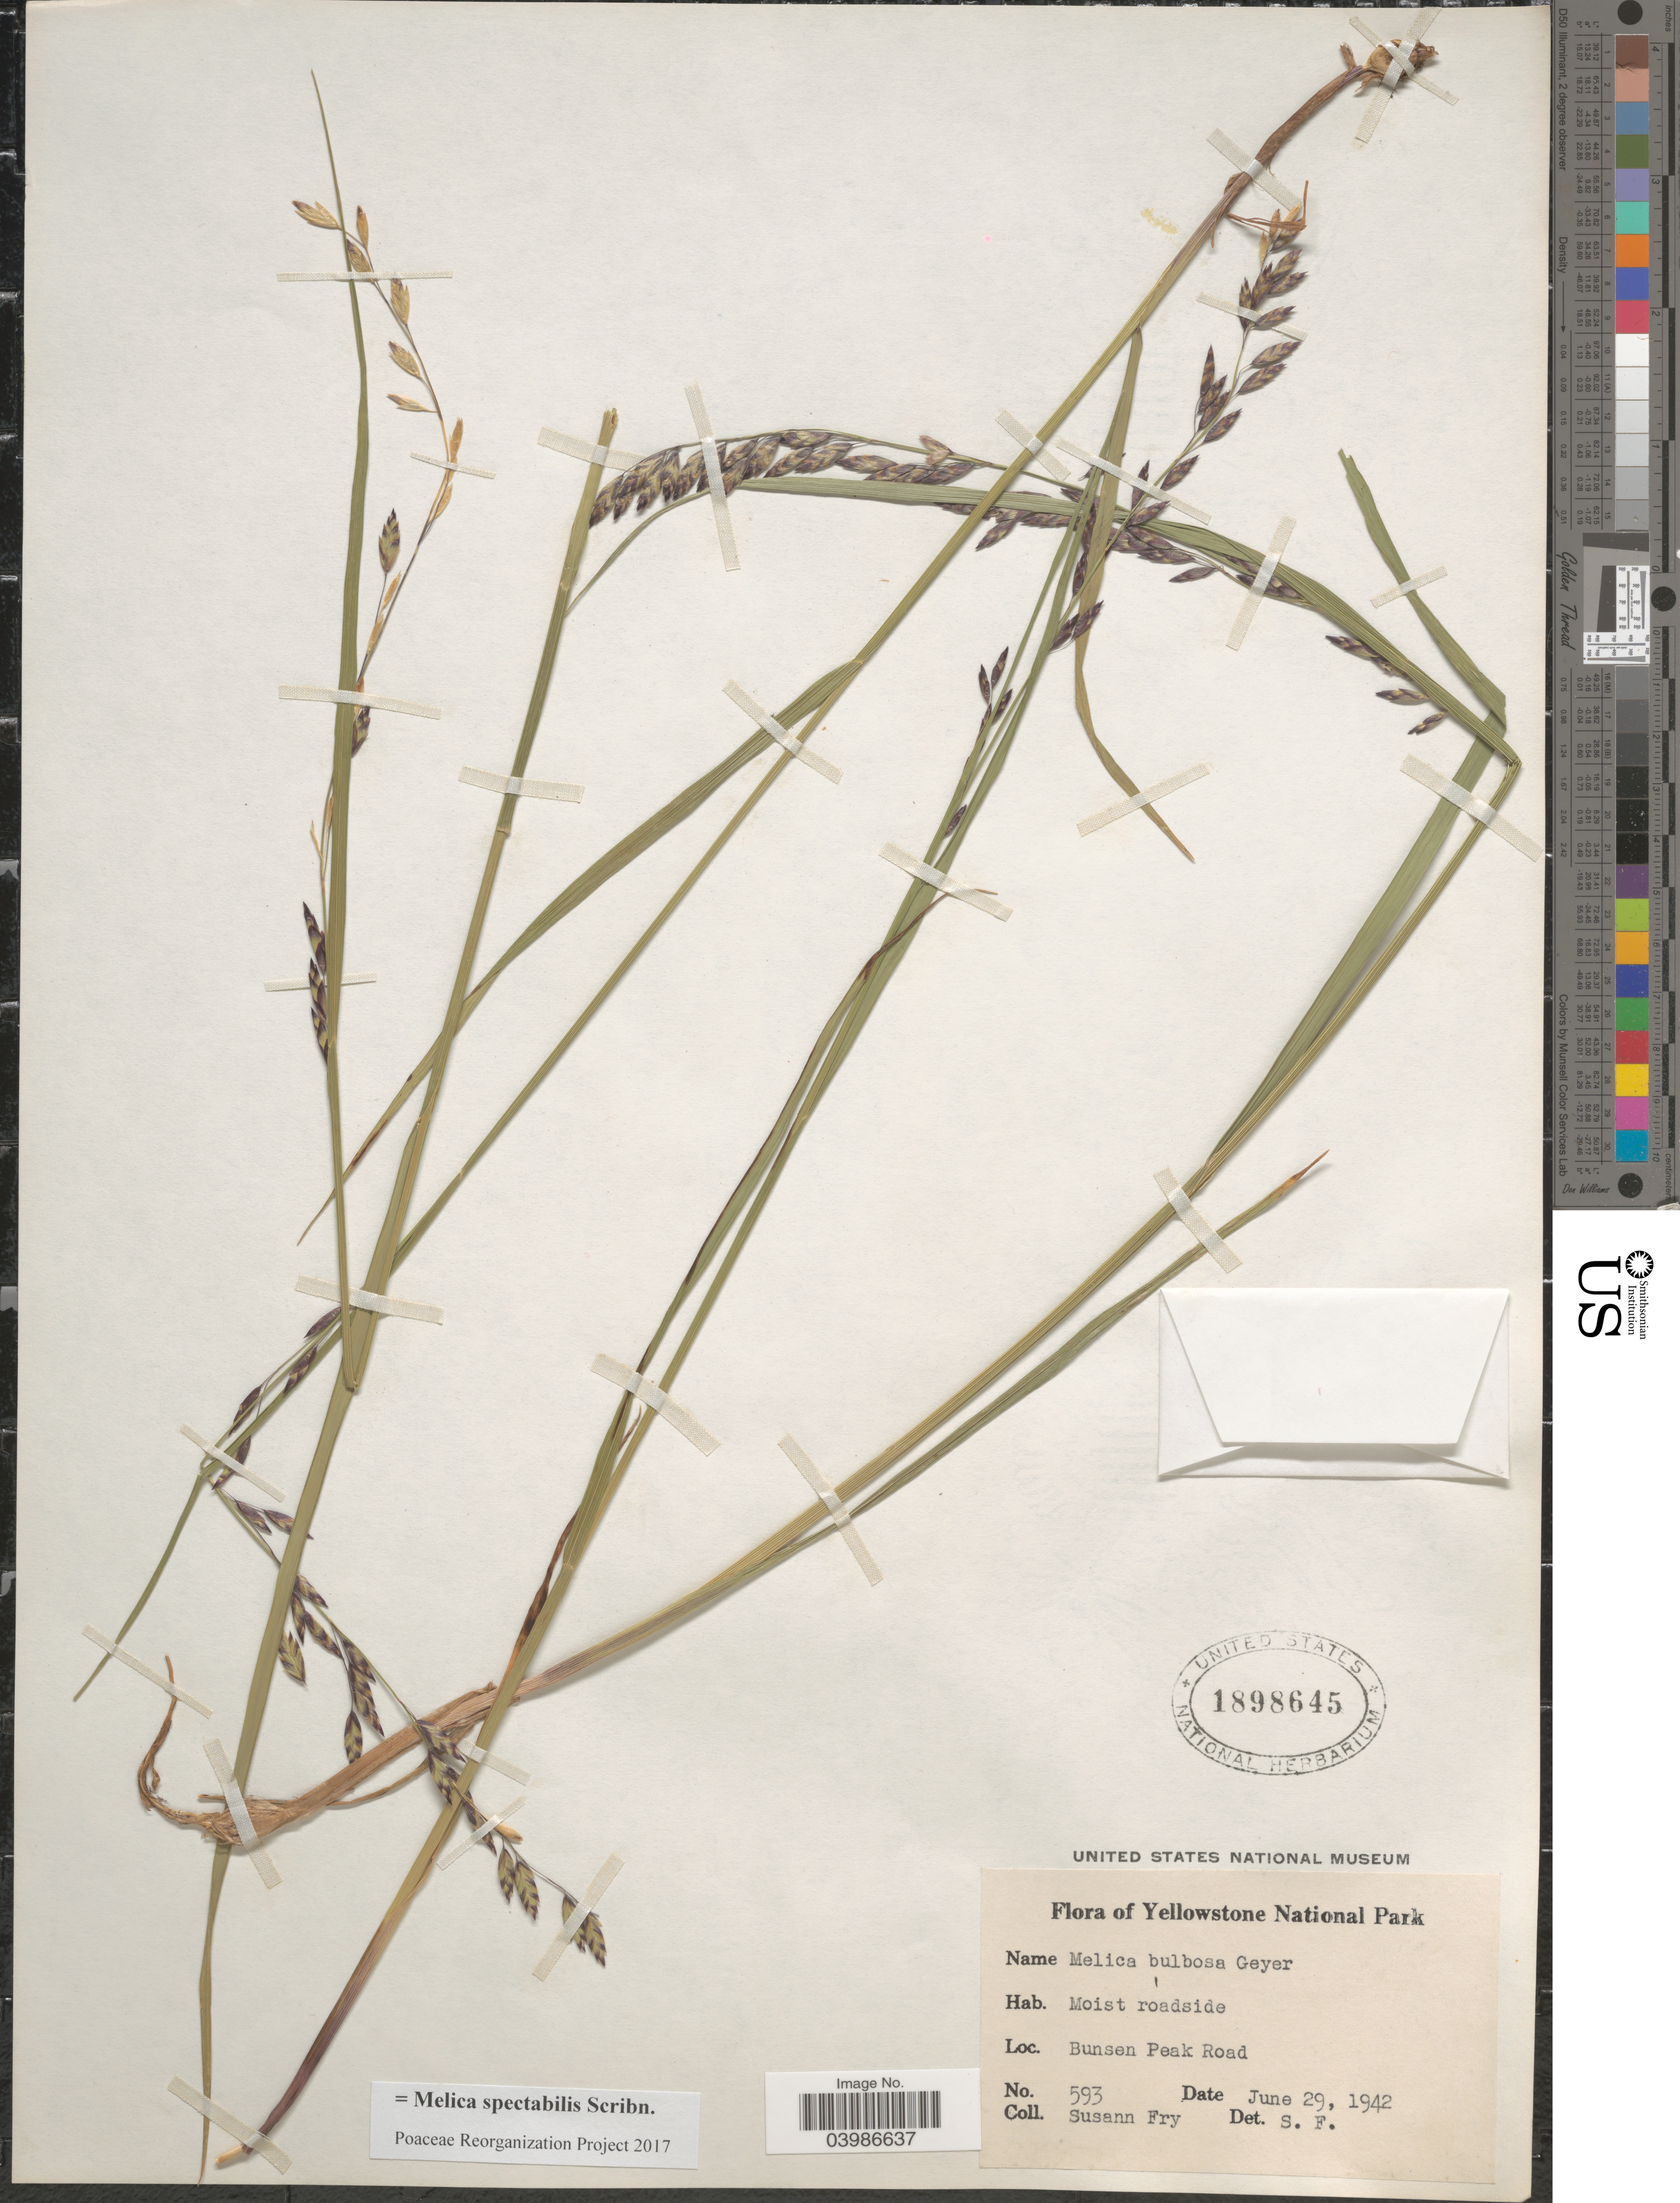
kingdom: Plantae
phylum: Tracheophyta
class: Liliopsida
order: Poales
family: Poaceae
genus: Melica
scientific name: Melica spectabilis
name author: Scribn.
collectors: S. Fry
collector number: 593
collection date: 1942-06-29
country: United States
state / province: Wyoming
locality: Yellowstone National Park. Bunsen Peak Road.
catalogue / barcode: US 1898645